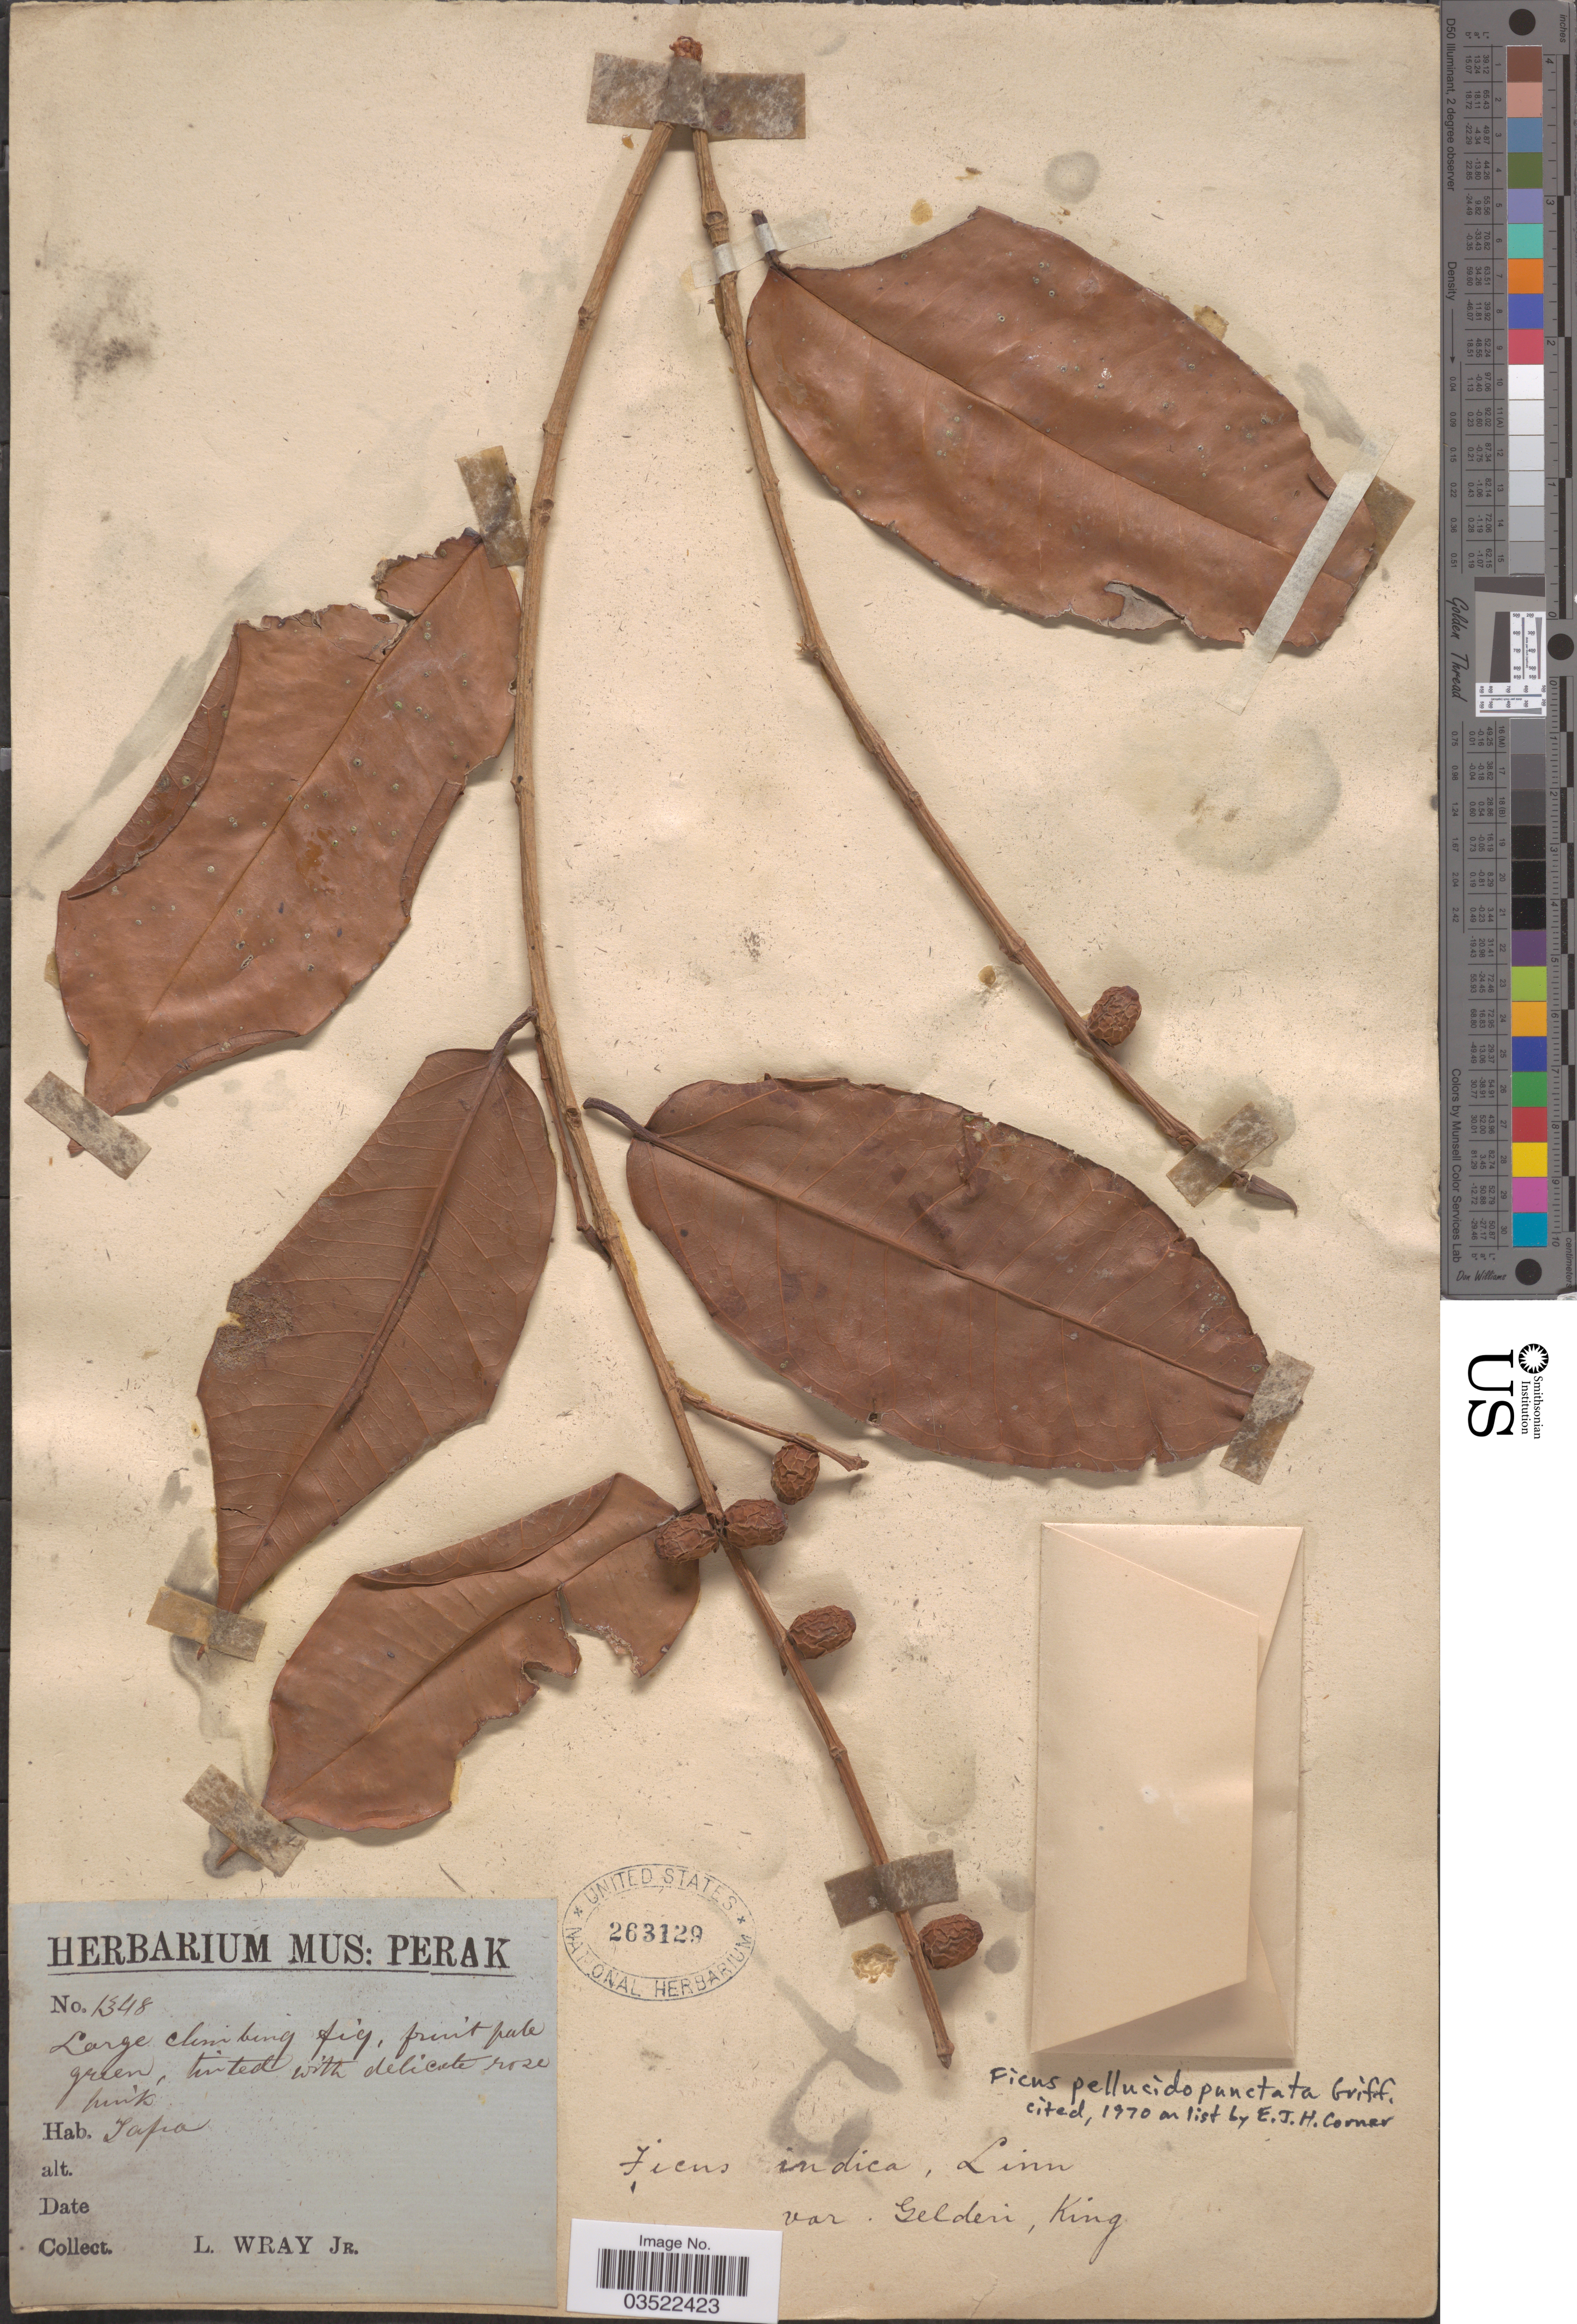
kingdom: Plantae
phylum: Tracheophyta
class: Magnoliopsida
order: Rosales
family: Moraceae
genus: Ficus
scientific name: Ficus pellucido-punctata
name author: Griff.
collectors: L. Wray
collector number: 1348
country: Malaysia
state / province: Perak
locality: Tapa*.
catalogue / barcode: US 263129